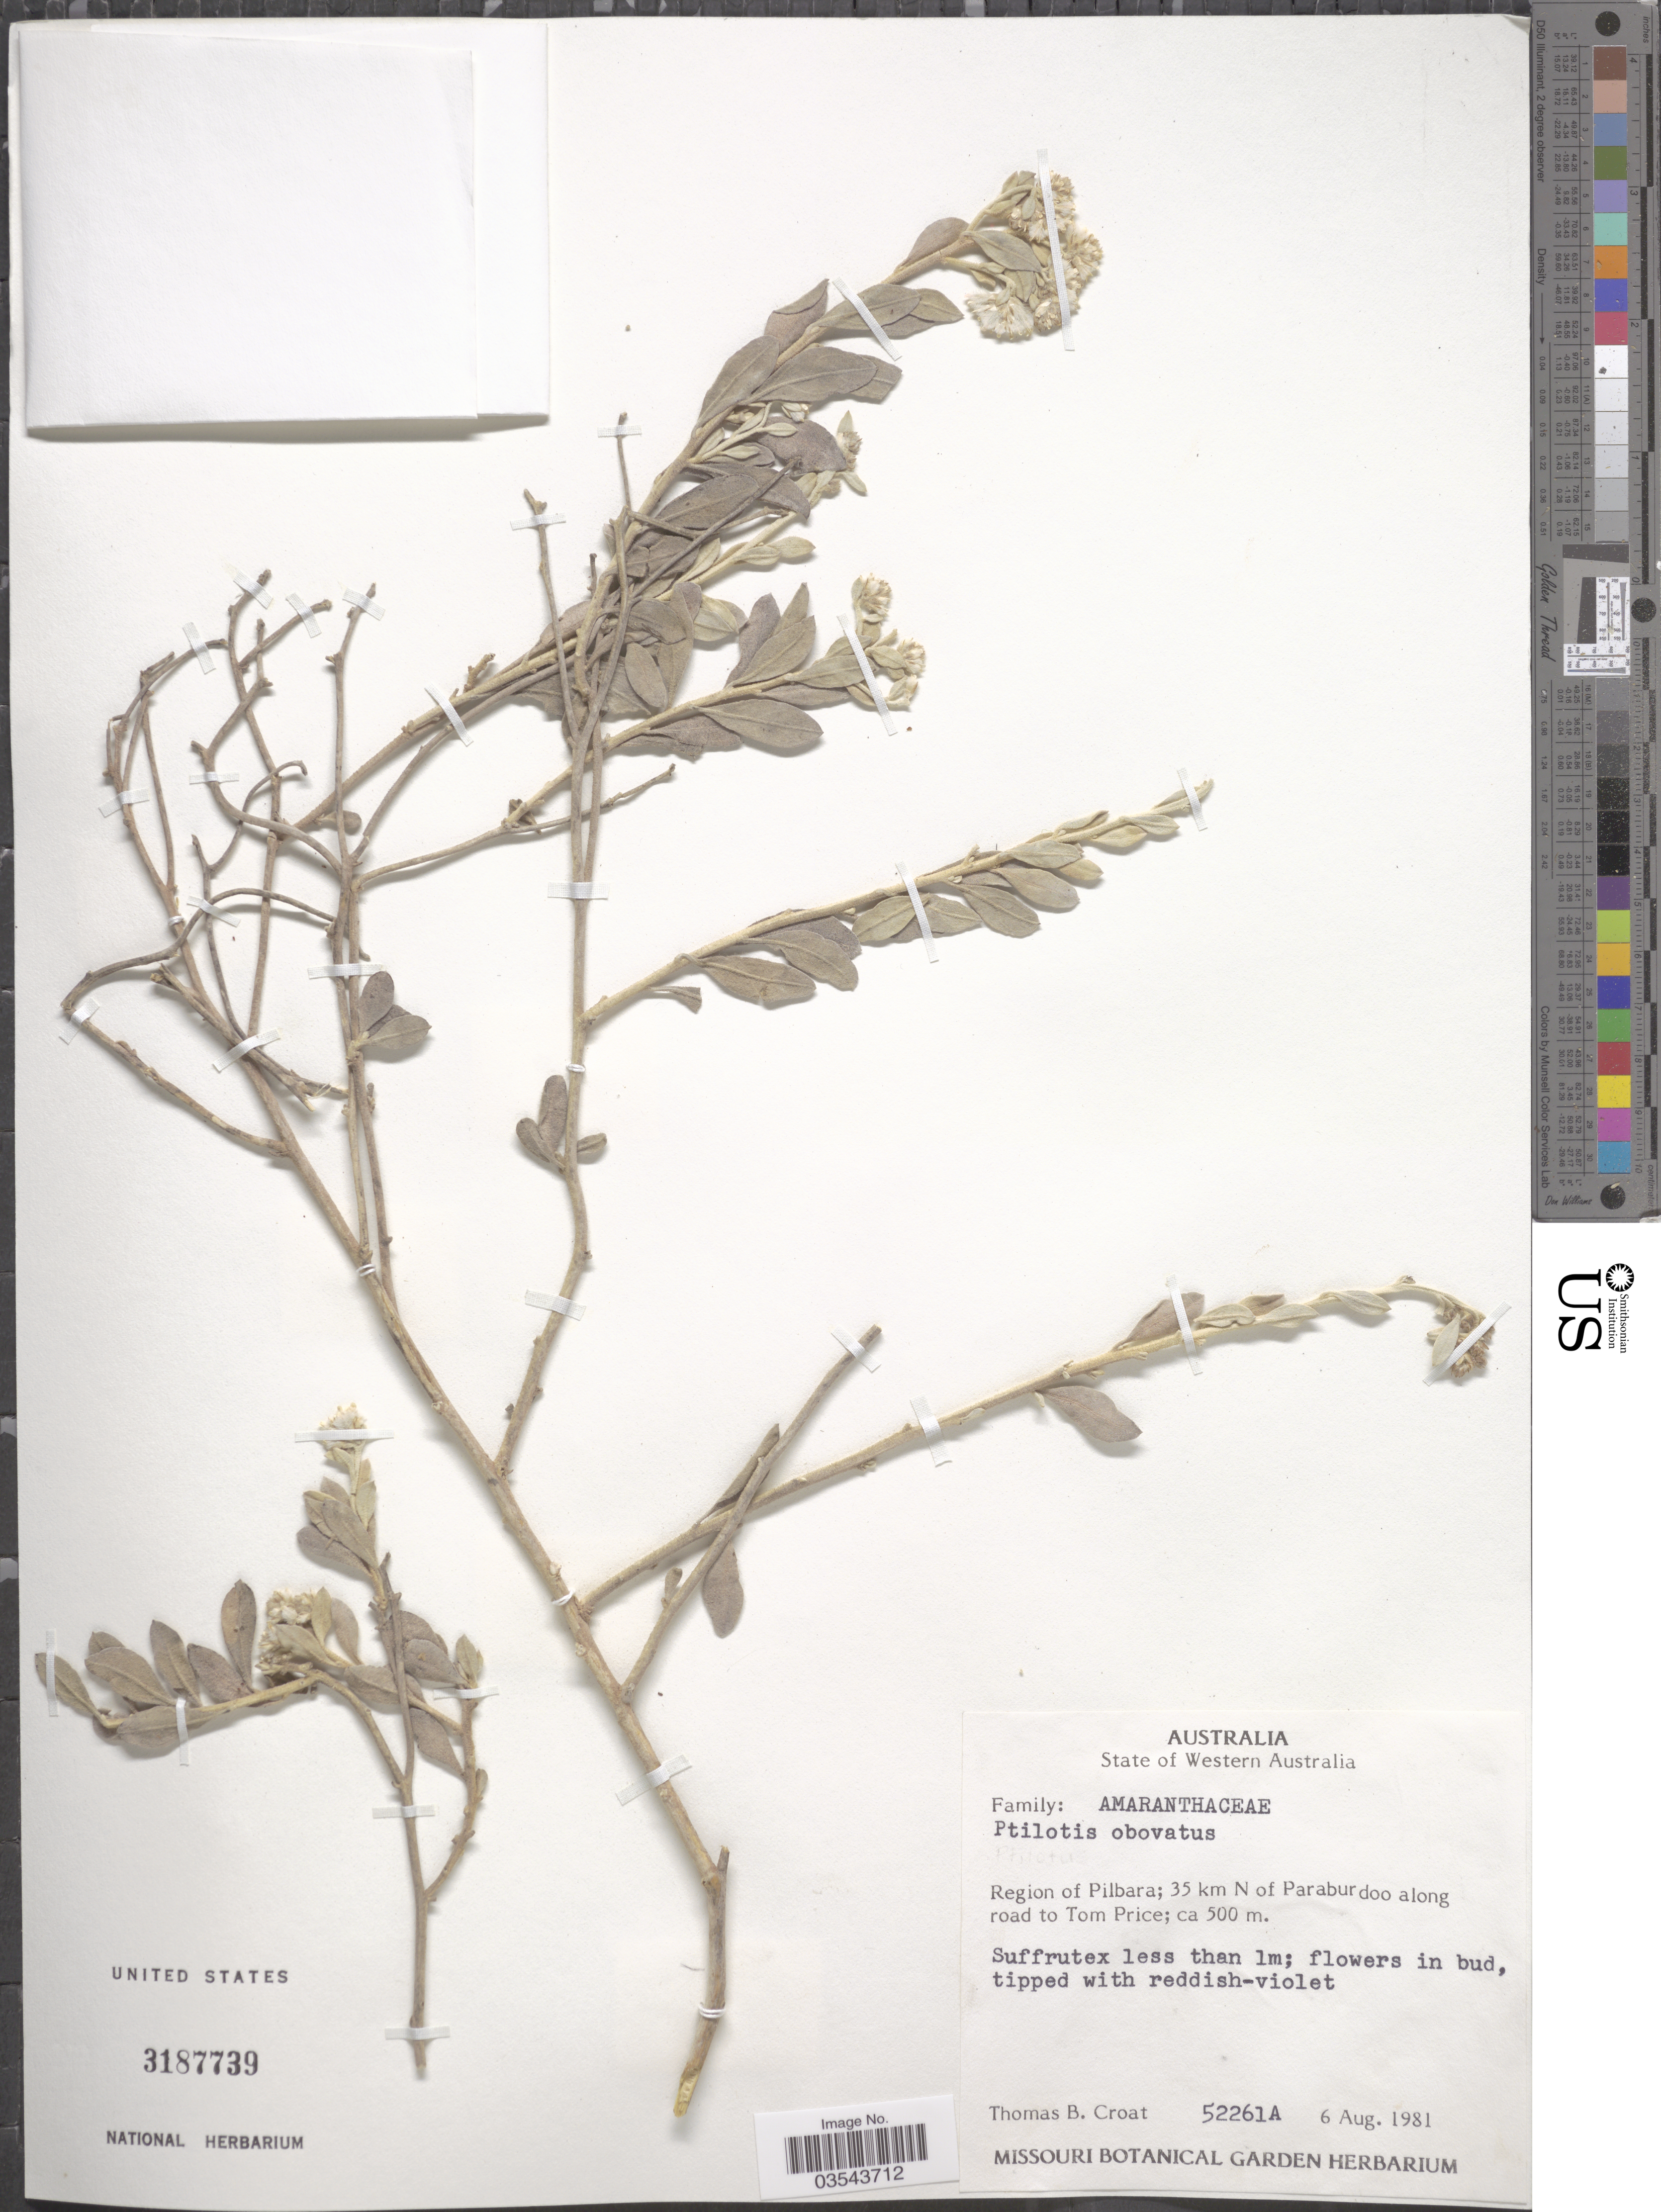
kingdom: Plantae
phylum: Tracheophyta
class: Magnoliopsida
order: Caryophyllales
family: Amaranthaceae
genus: Ptilotus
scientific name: Ptilotus obovatus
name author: (Gaudich.) F. Muell.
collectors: T. B. Croat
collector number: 52261A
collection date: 1981-08-06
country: Australia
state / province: Western Australia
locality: Region of Pilbara; 35 km N of Paraburdoo along road to Tom Price.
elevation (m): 500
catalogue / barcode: US 3187739